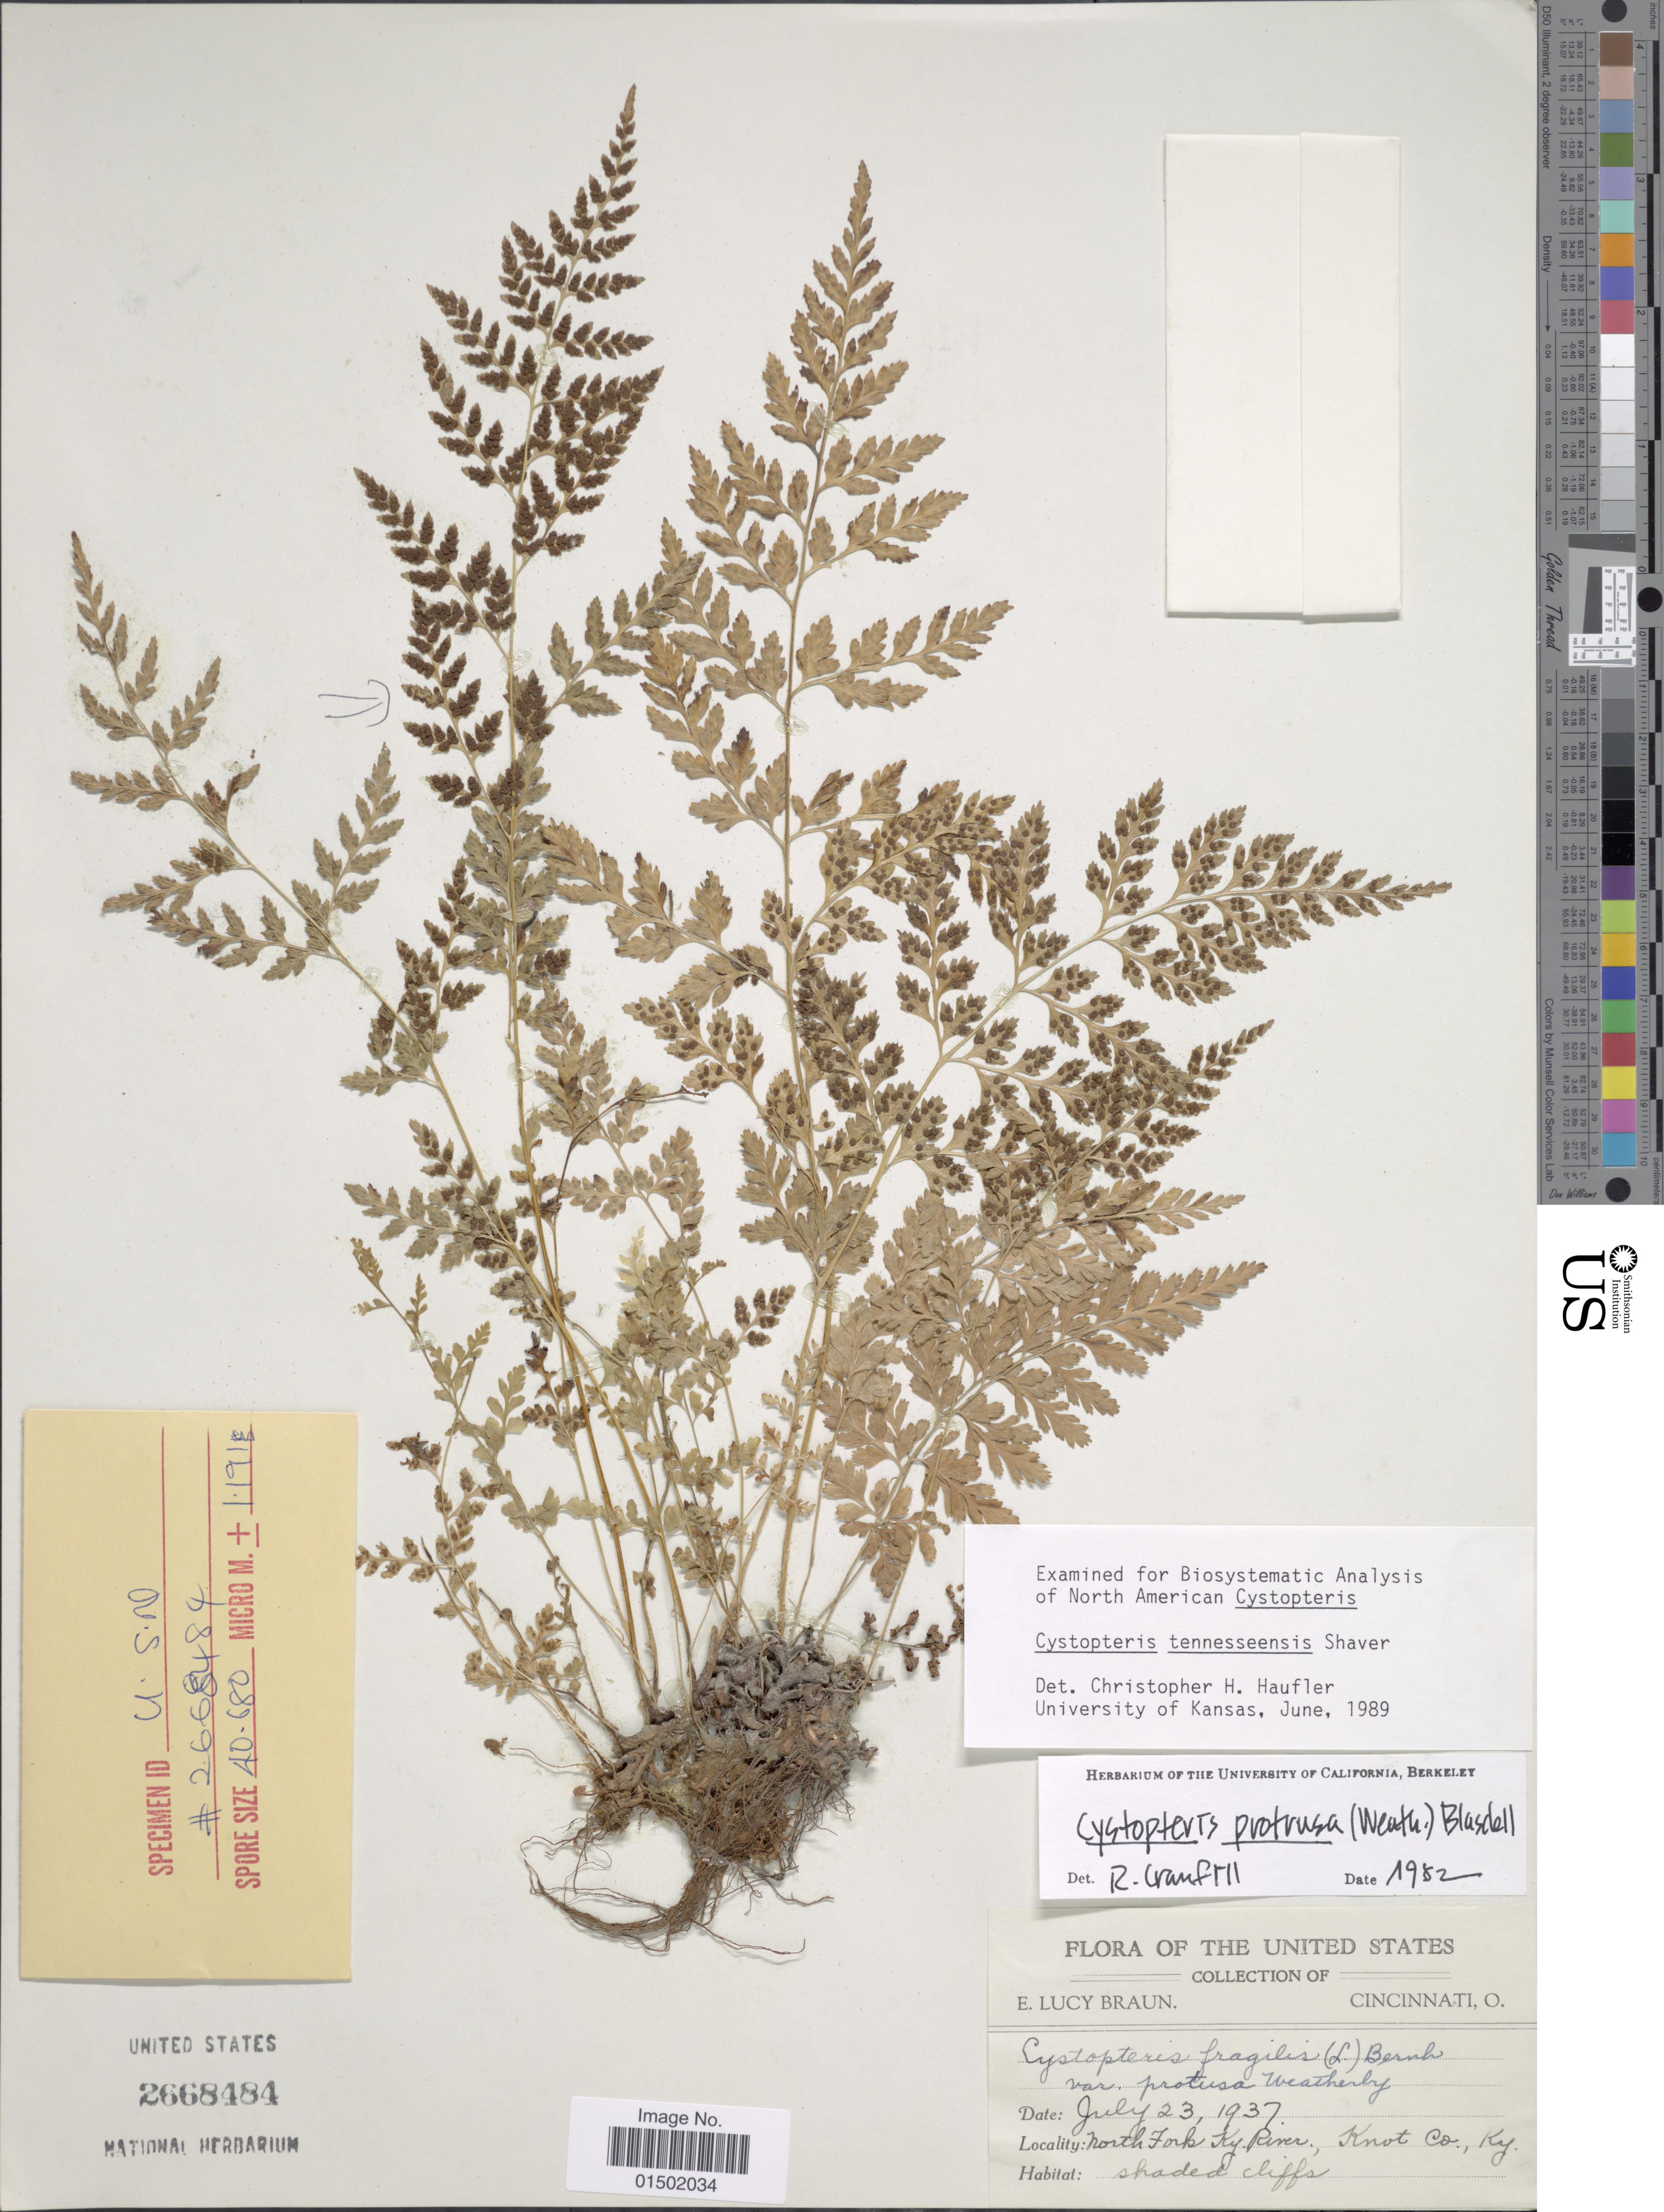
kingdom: Plantae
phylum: Tracheophyta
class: Polypodiopsida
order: Polypodiales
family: Cystopteridaceae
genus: Cystopteris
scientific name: Cystopteris tennesseensis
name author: Shaver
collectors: E. L. Braun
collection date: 1937-06-23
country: United States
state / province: Kentucky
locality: North Fork Ky. River, Knot Co.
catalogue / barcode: US 2668484